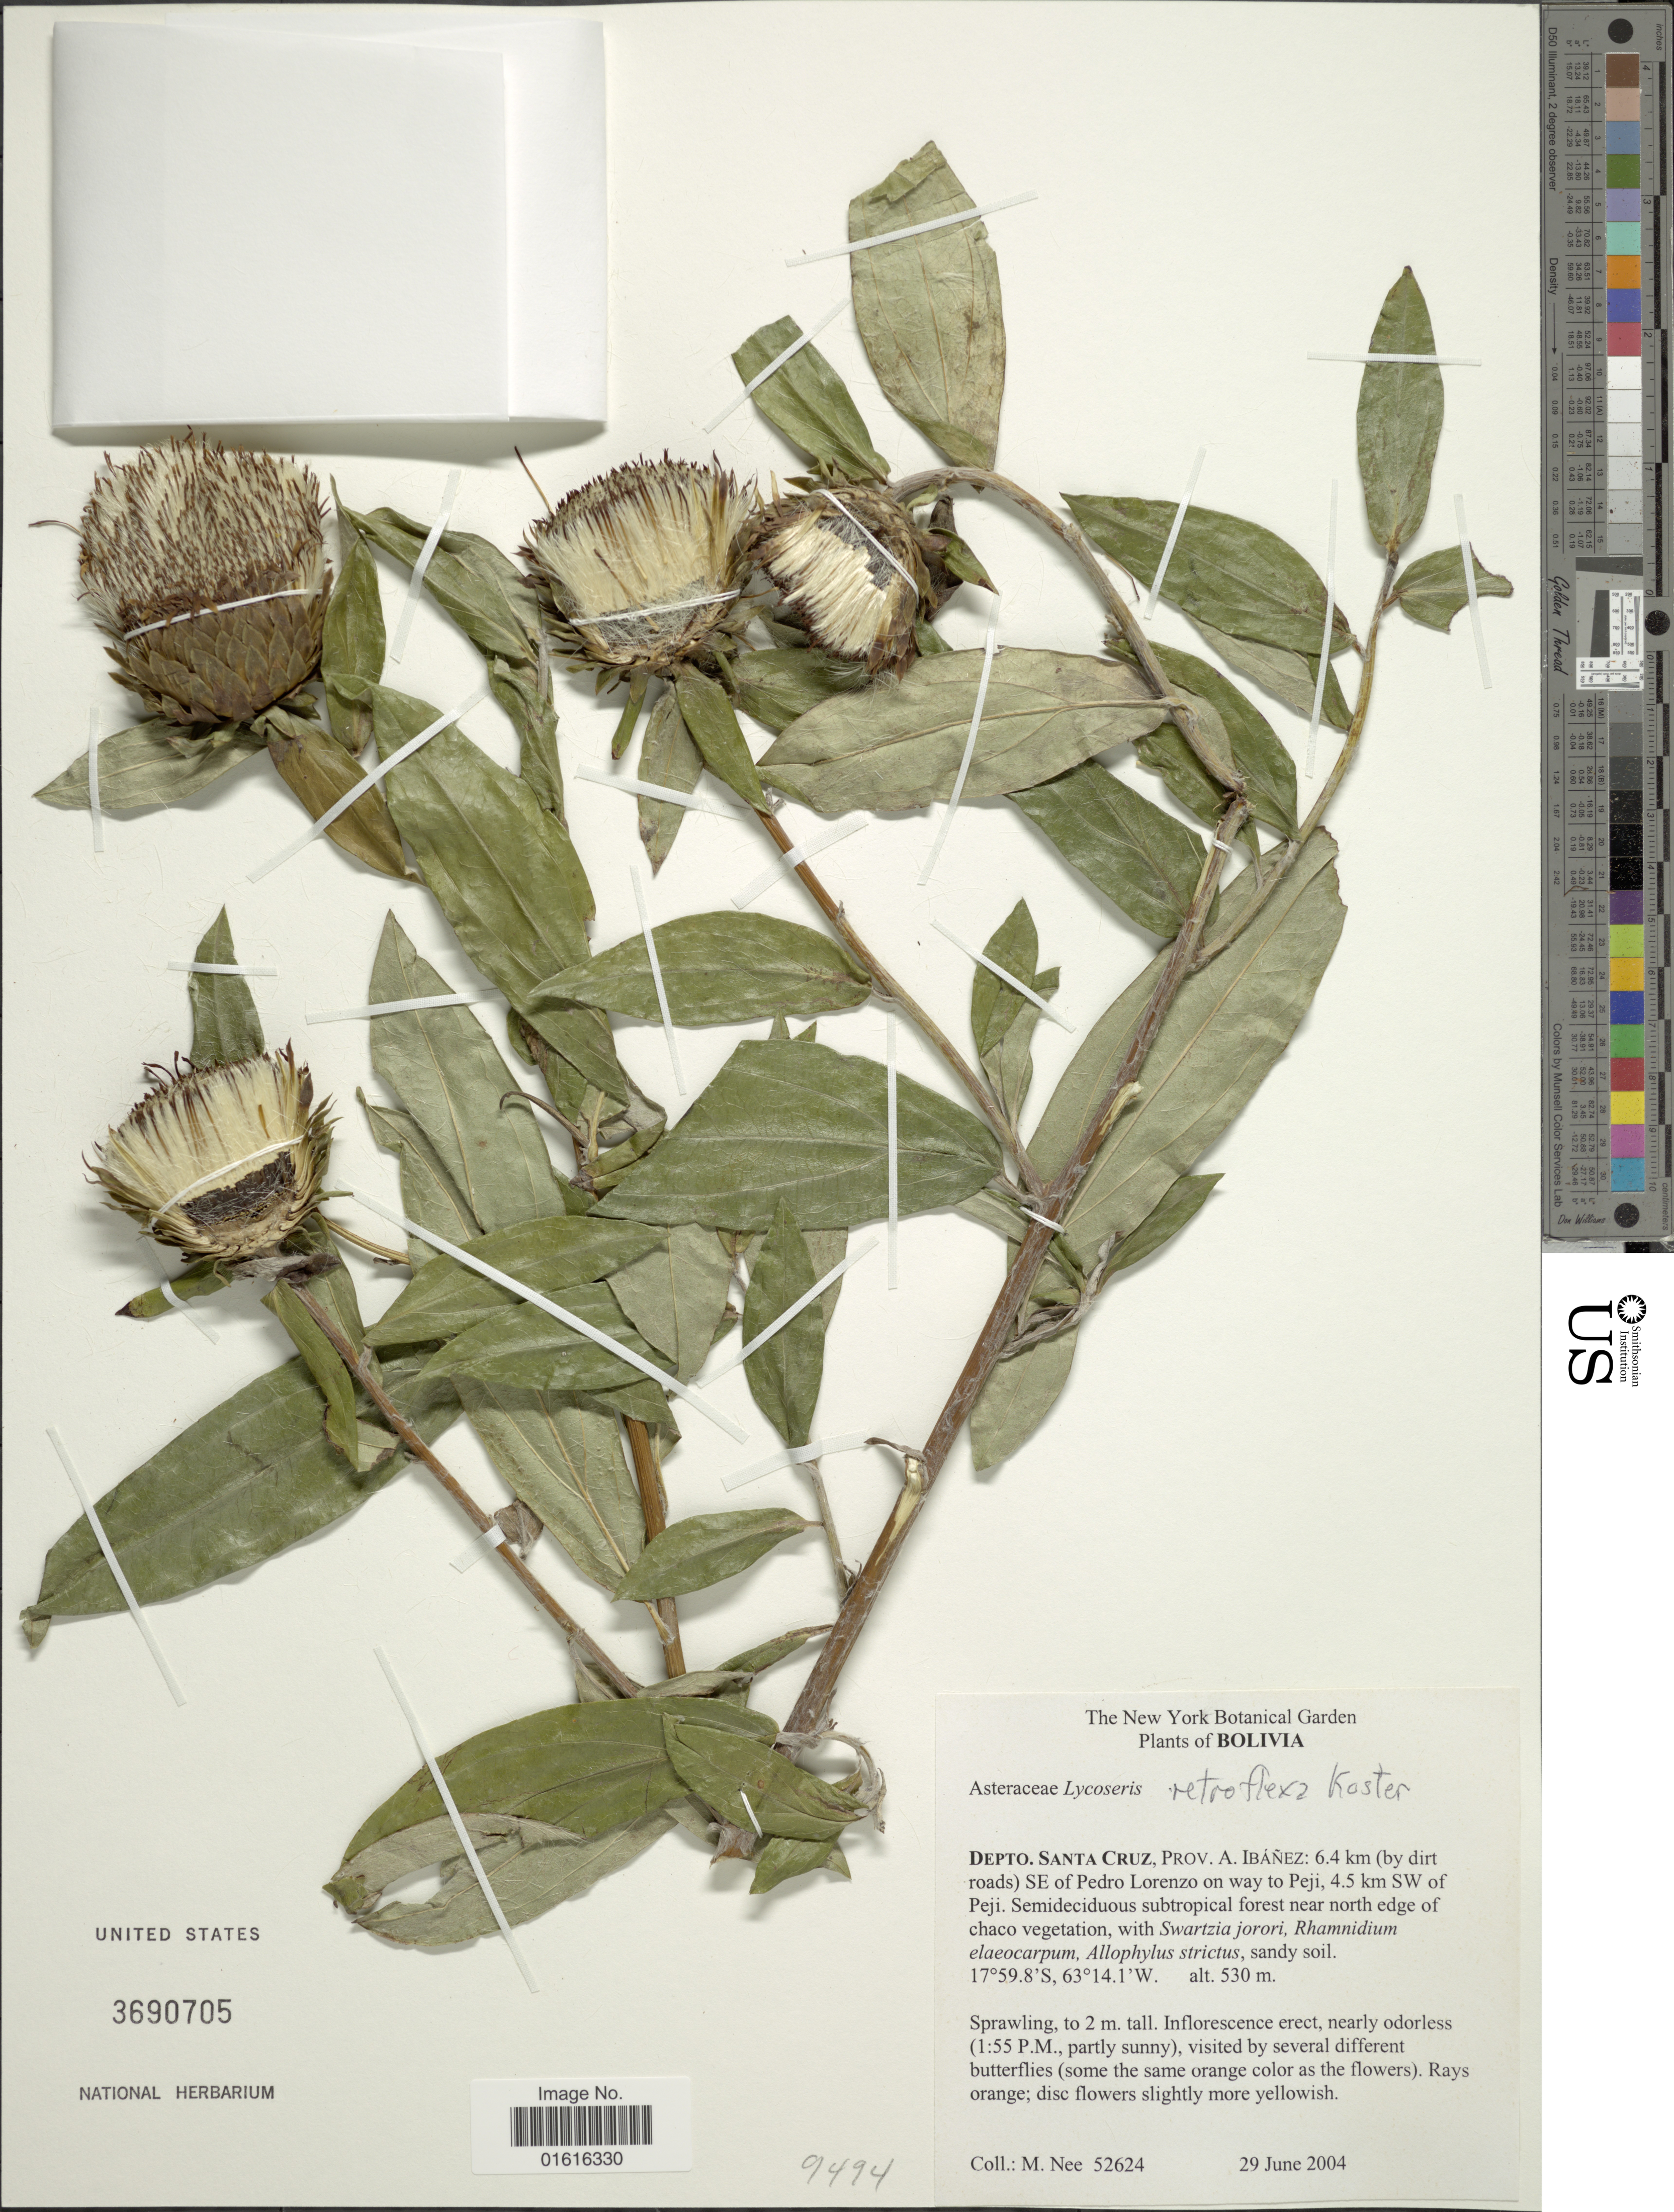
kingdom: Plantae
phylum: Tracheophyta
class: Magnoliopsida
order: Asterales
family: Asteraceae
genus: Lycoseris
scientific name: Lycoseris retroflexa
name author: J. Kost.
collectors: M. Nee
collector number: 52624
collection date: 2004-06-29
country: Bolivia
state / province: Santa Cruz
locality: Prov. A Ibanez; 6.4 km (by dirt roads) SE of Pedro Lorenzo on way to Peji, 4.5 km SW of Peji.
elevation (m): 530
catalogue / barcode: US 3690705